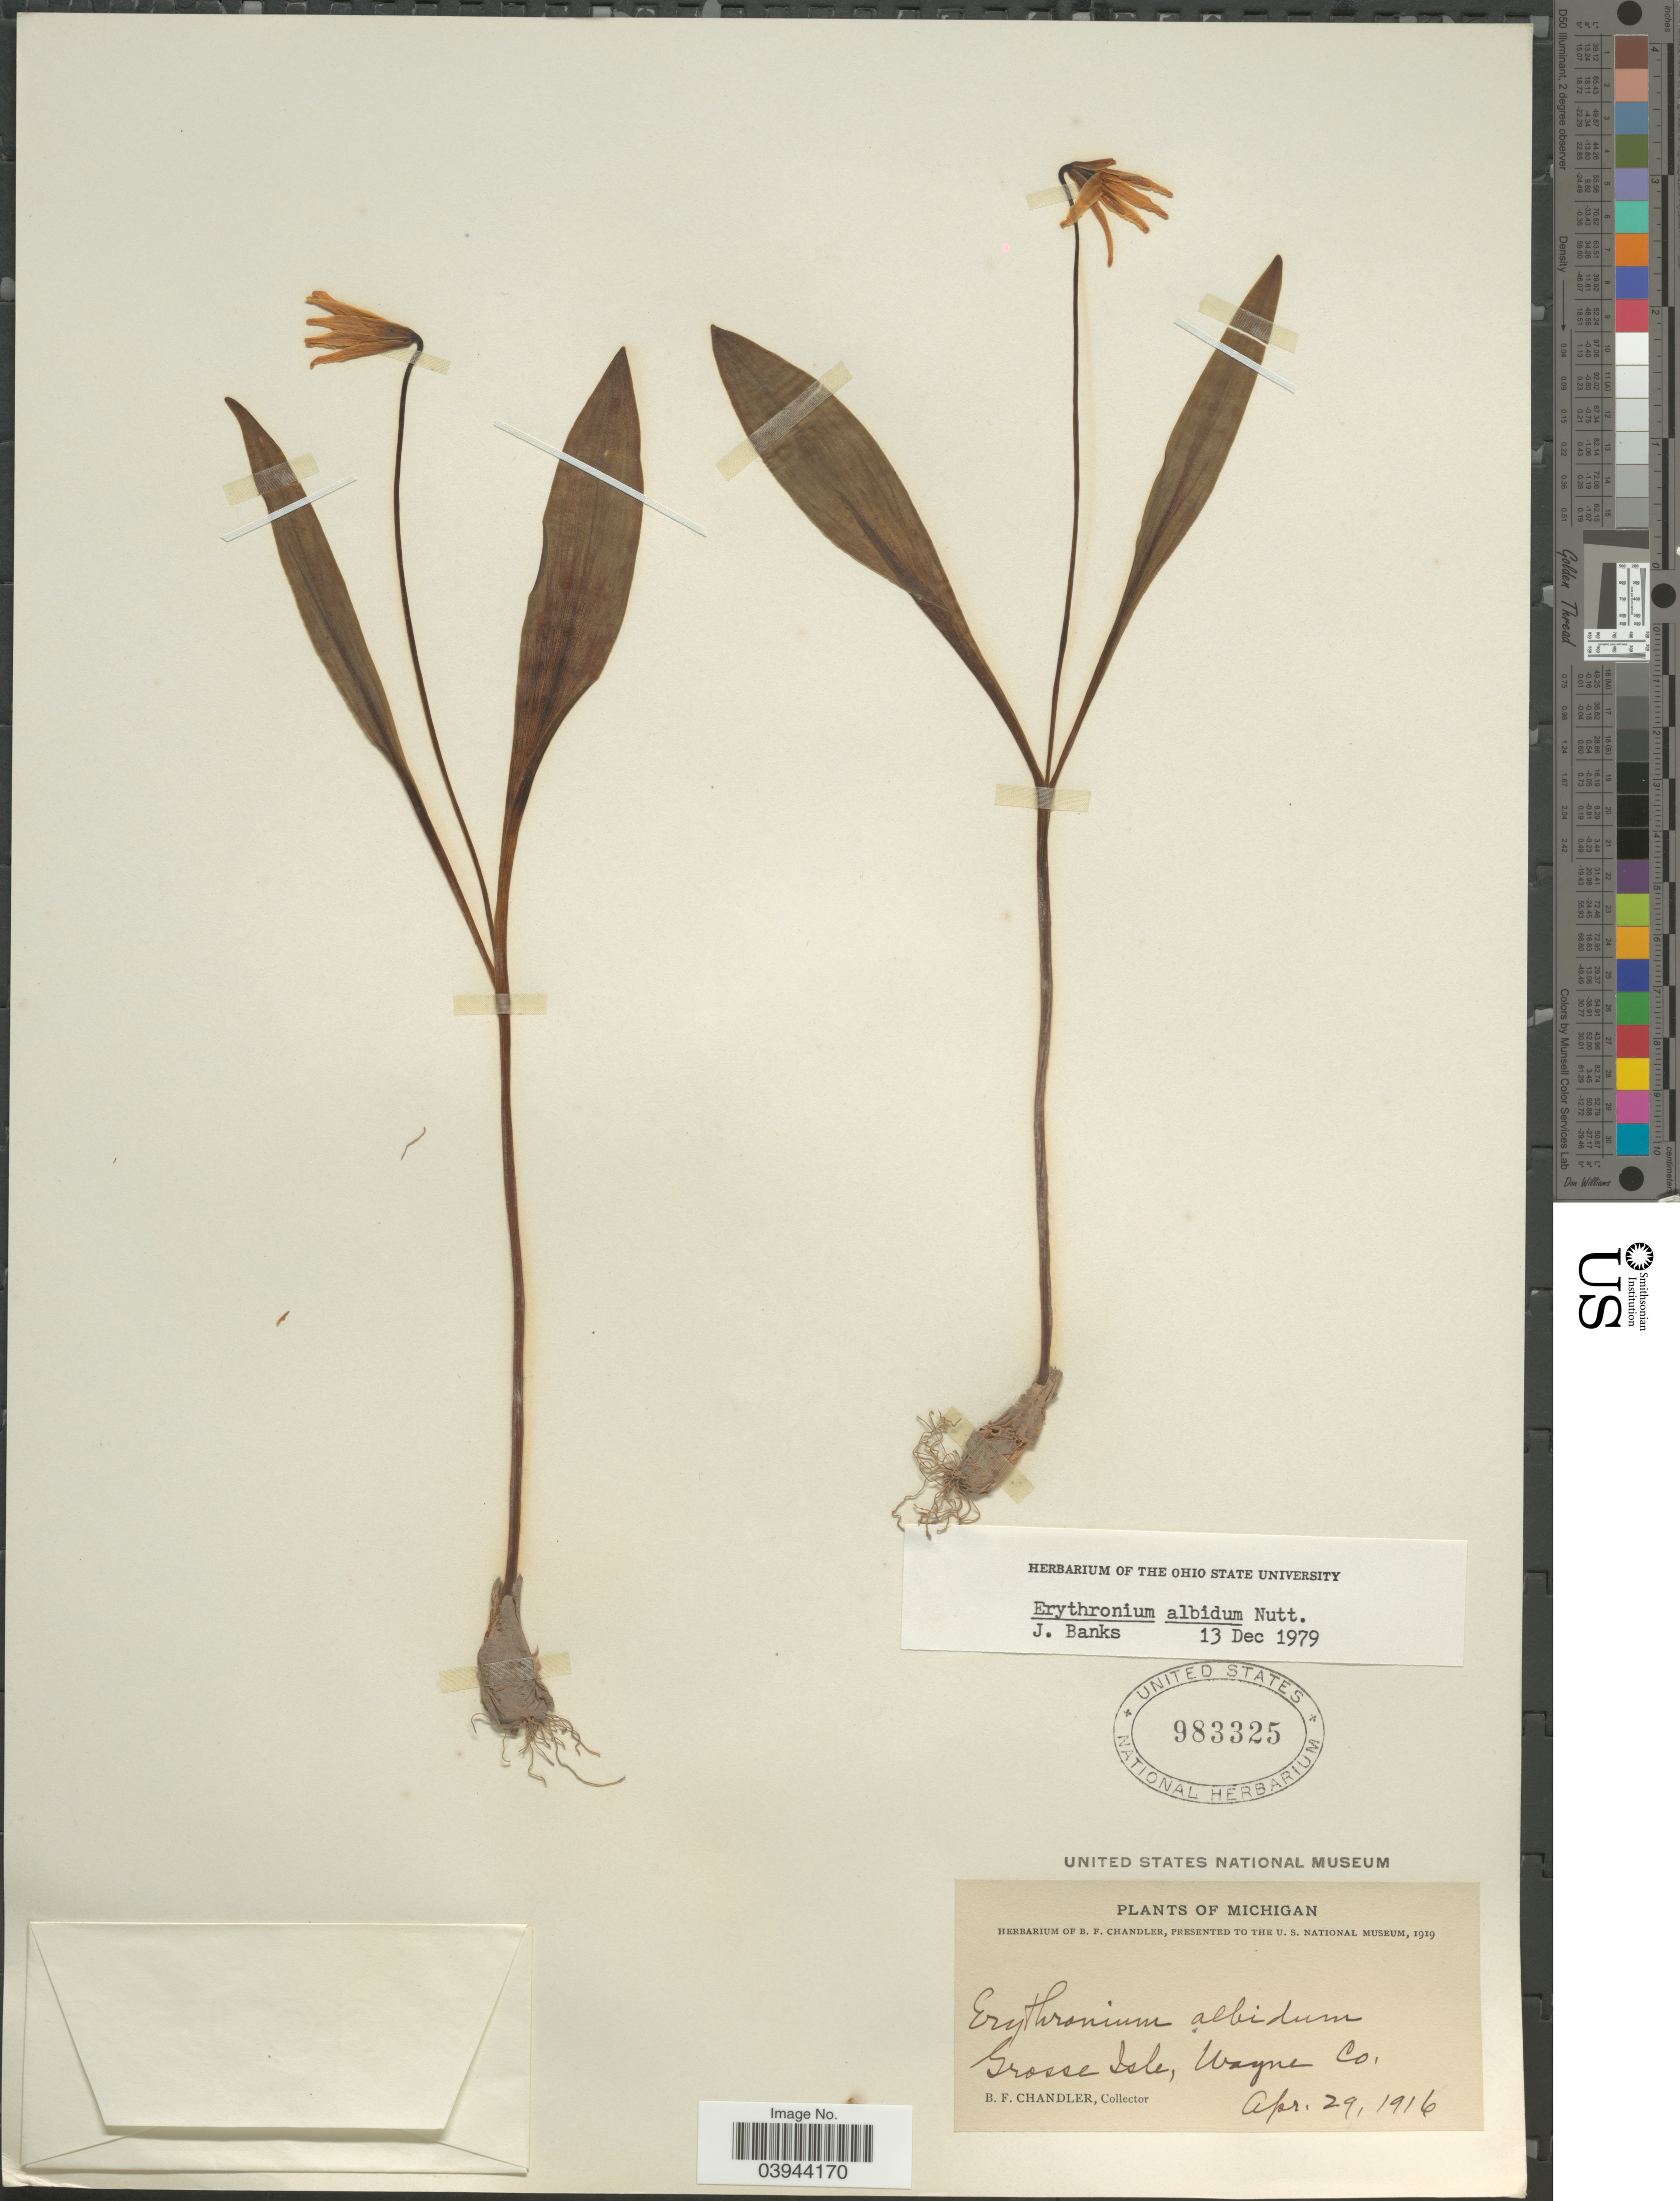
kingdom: Plantae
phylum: Tracheophyta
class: Liliopsida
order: Liliales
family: Liliaceae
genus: Erythronium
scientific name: Erythronium albidum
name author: Nutt.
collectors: B. F. Chandler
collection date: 1916-04-29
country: United States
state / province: Michigan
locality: Grosse Isle, Wayne Co.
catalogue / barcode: US 983325